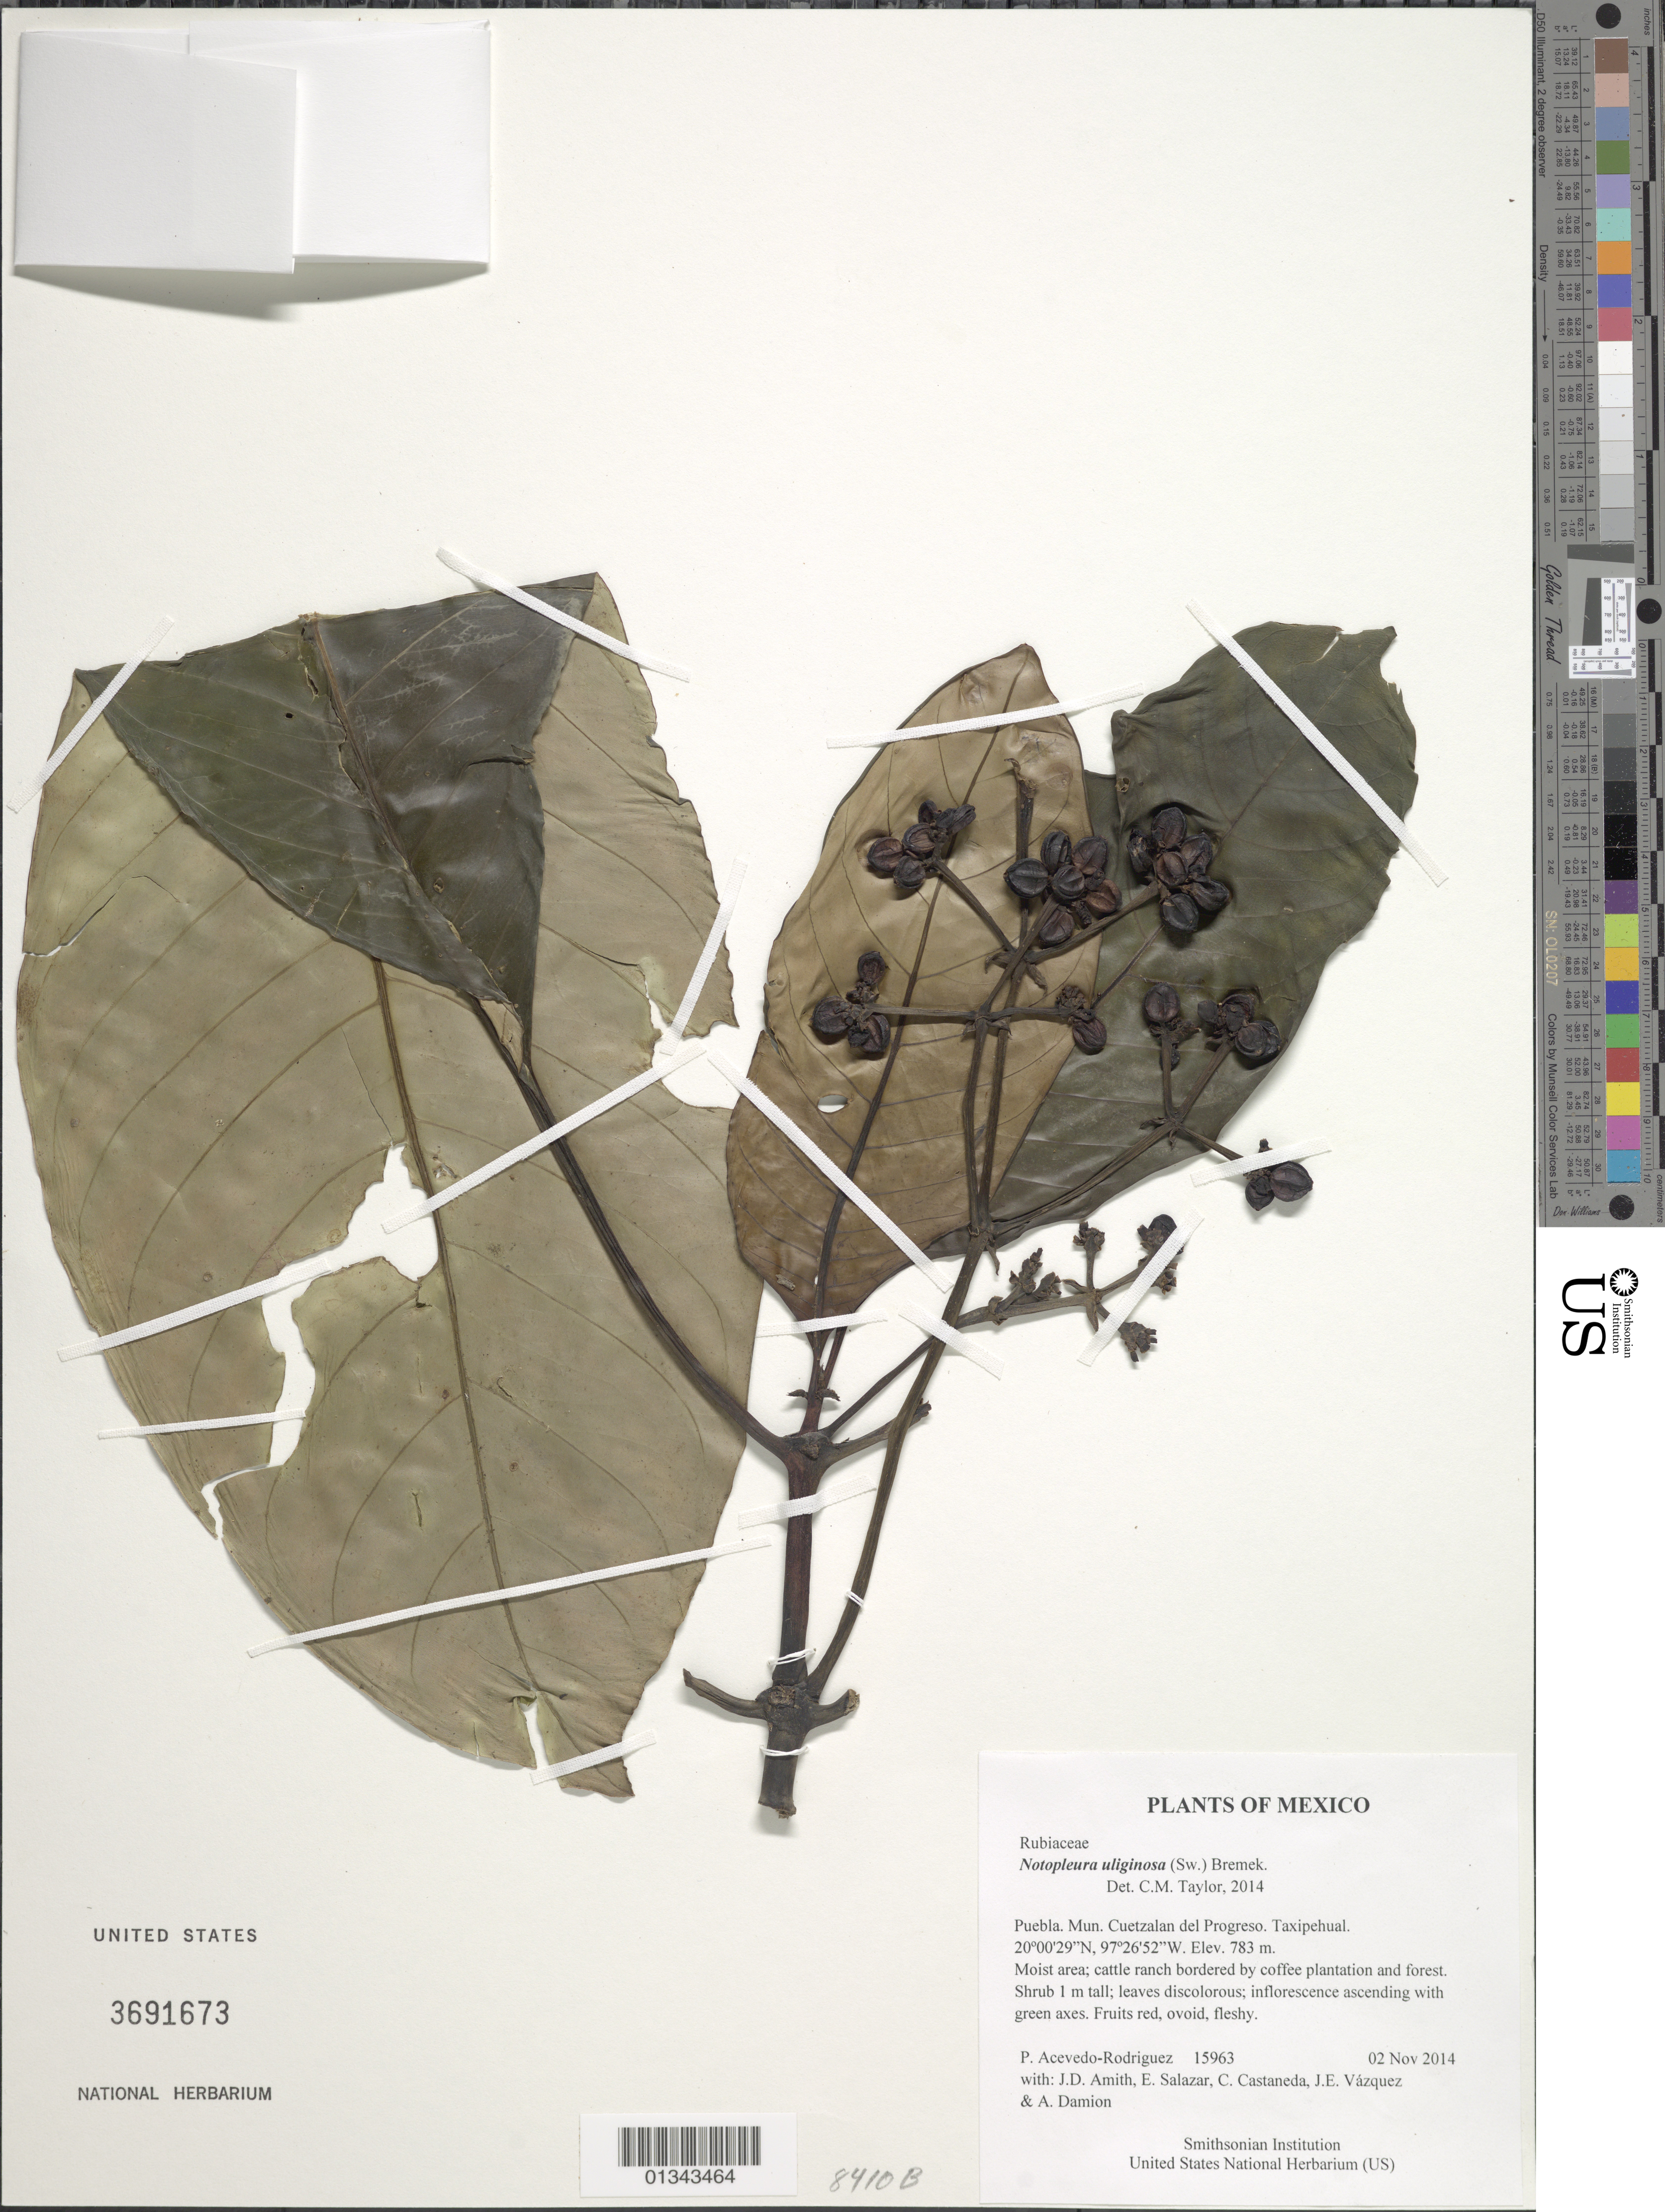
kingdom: Plantae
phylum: Tracheophyta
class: Magnoliopsida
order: Gentianales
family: Rubiaceae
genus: Notopleura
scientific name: Notopleura uliginosa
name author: (Sw.) Bremek.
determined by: Taylor, C.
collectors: P. Acevedo-Rodr., J. D. Amith, E. Salazar, C. Castaneda, J. E. Vázquez & A. Damion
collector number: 15963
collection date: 2014-11-02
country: Mexico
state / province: Puebla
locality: Mun. Cuetzalan del Progreso. Taxipehual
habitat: Moist area; cattle ranch bordered with coffee plant. and forest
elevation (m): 783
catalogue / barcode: US 3691673